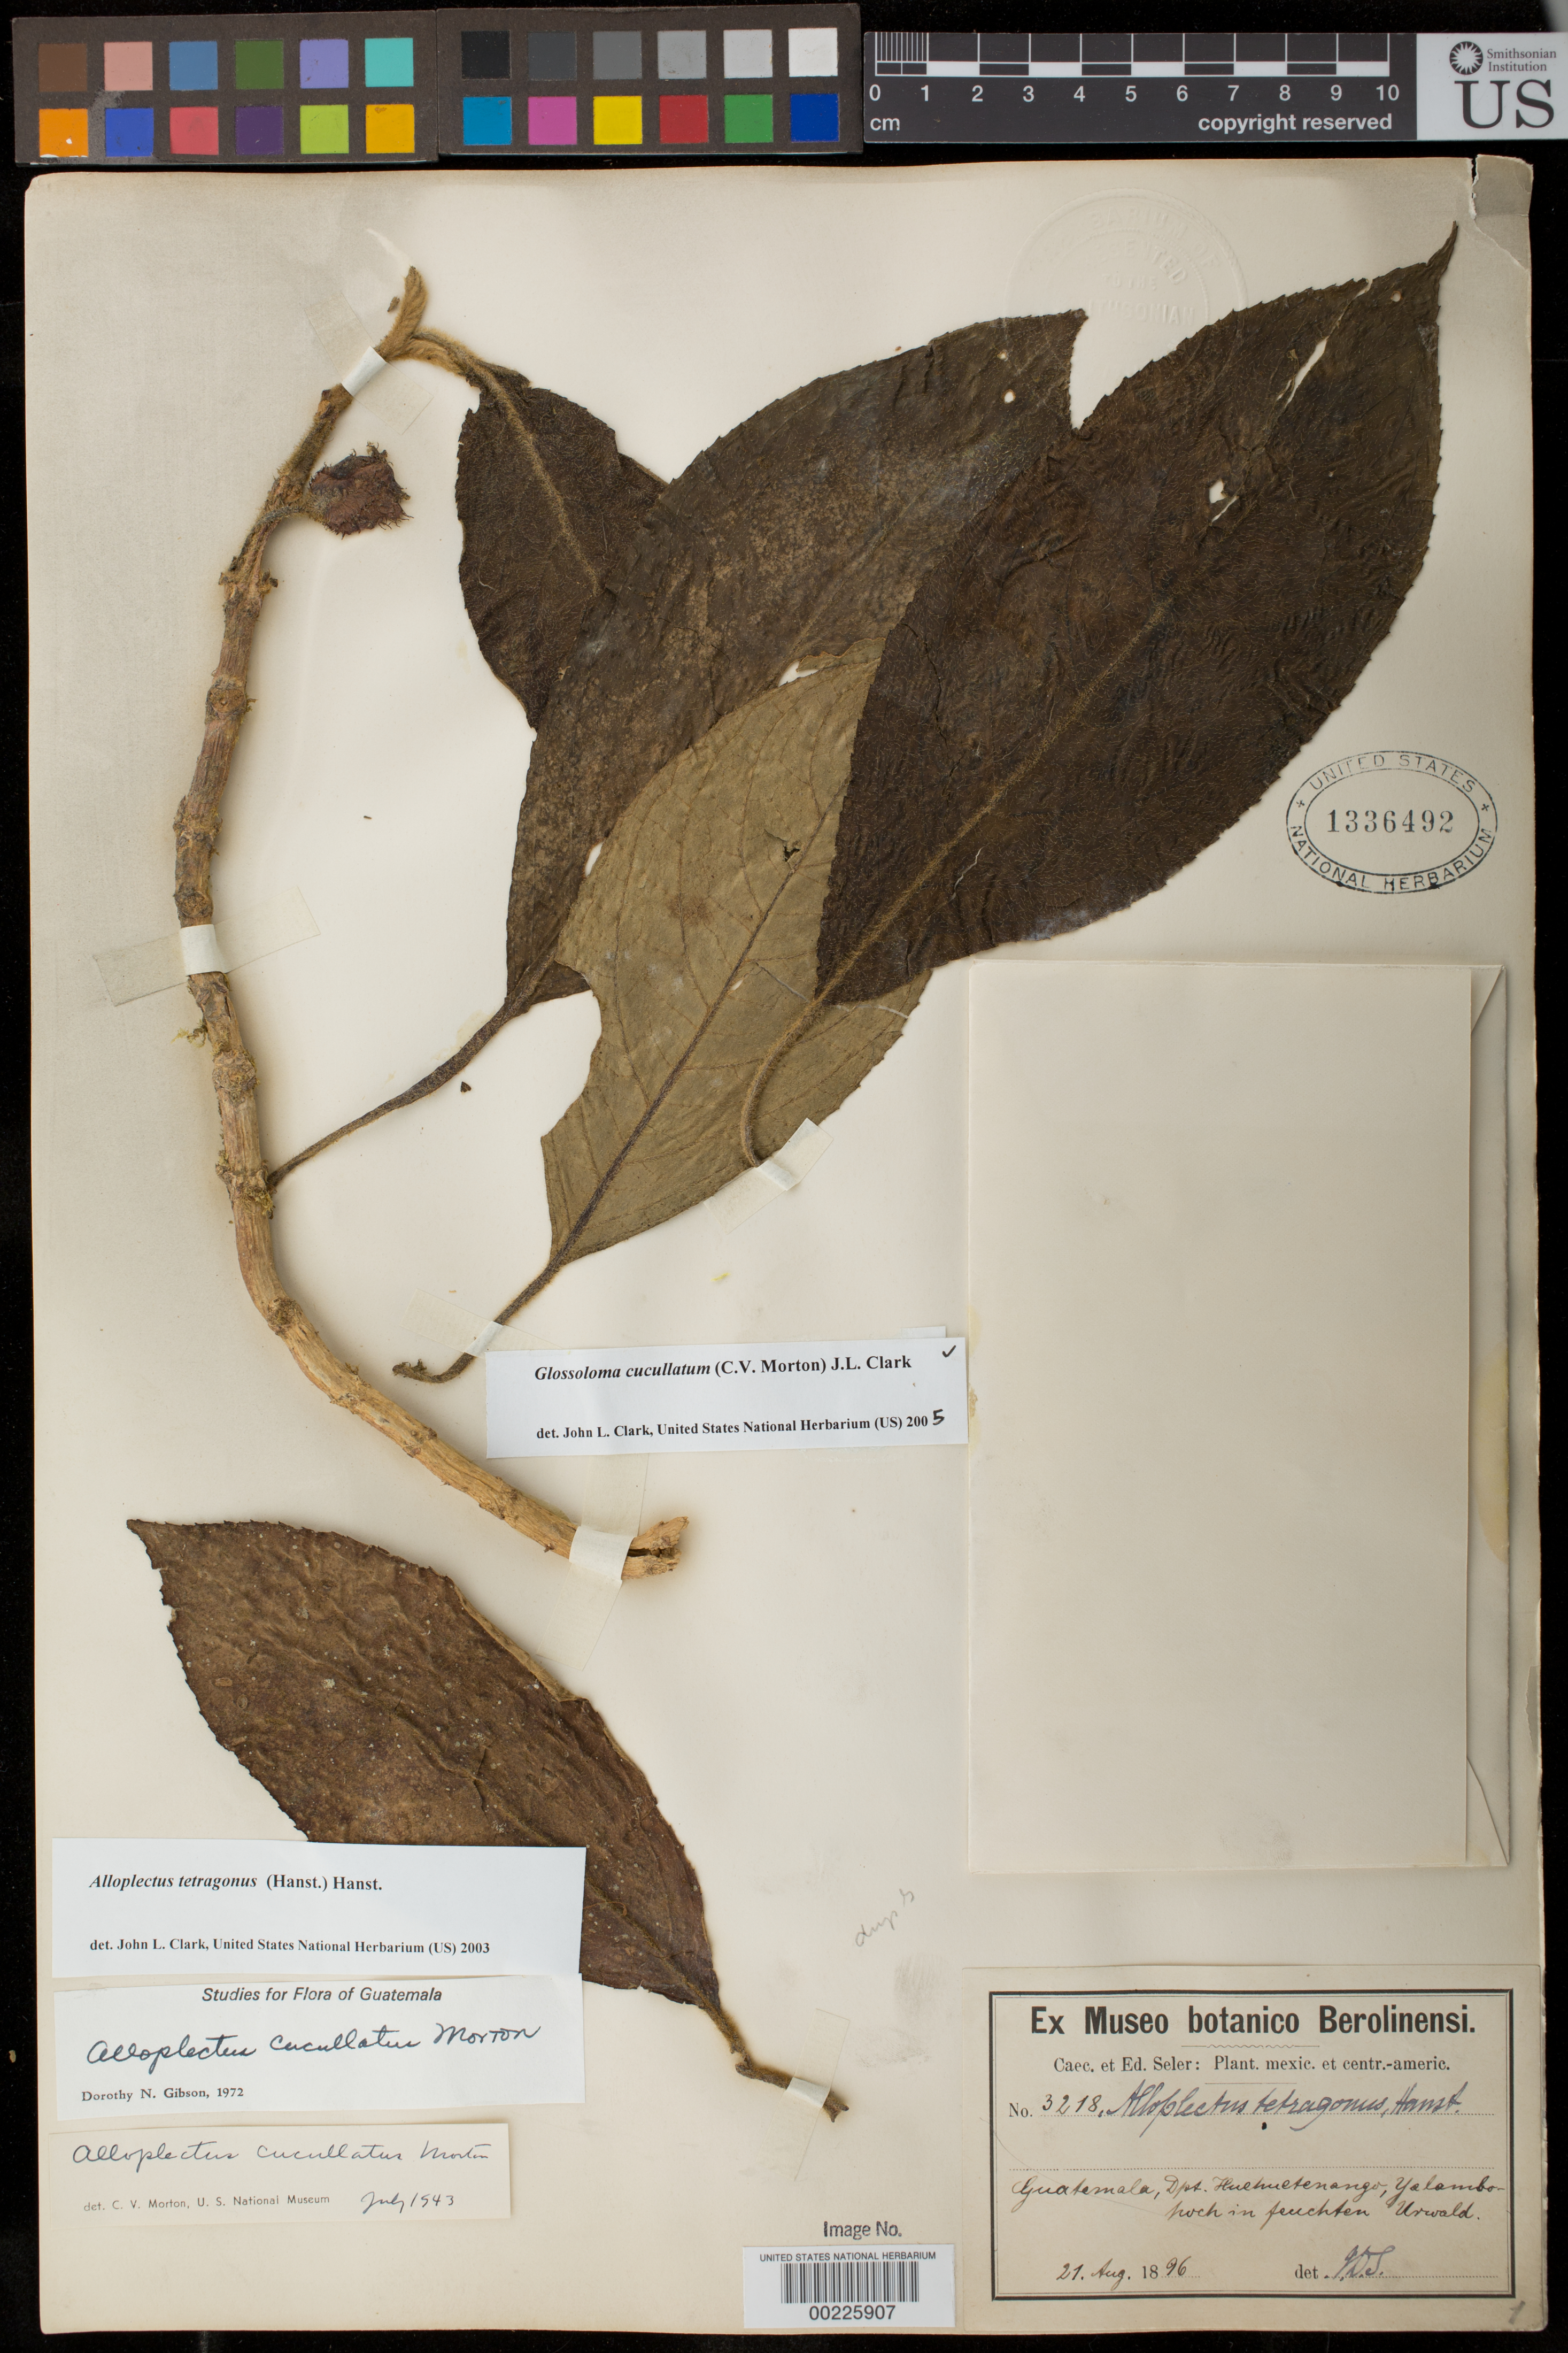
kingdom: Plantae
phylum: Tracheophyta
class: Magnoliopsida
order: Lamiales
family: Gesneriaceae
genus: Glossoloma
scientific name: Glossoloma cucullatum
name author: (C.V. Morton) J.L. Clark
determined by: Clark, J. L., (SEL), The Marie Selby Botanical Garden (UNITED STATES)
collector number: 3218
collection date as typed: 21 Aug 1896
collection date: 1896-08-21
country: Guatemala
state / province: Huehuetenango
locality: Yalambo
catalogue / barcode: US 1336492